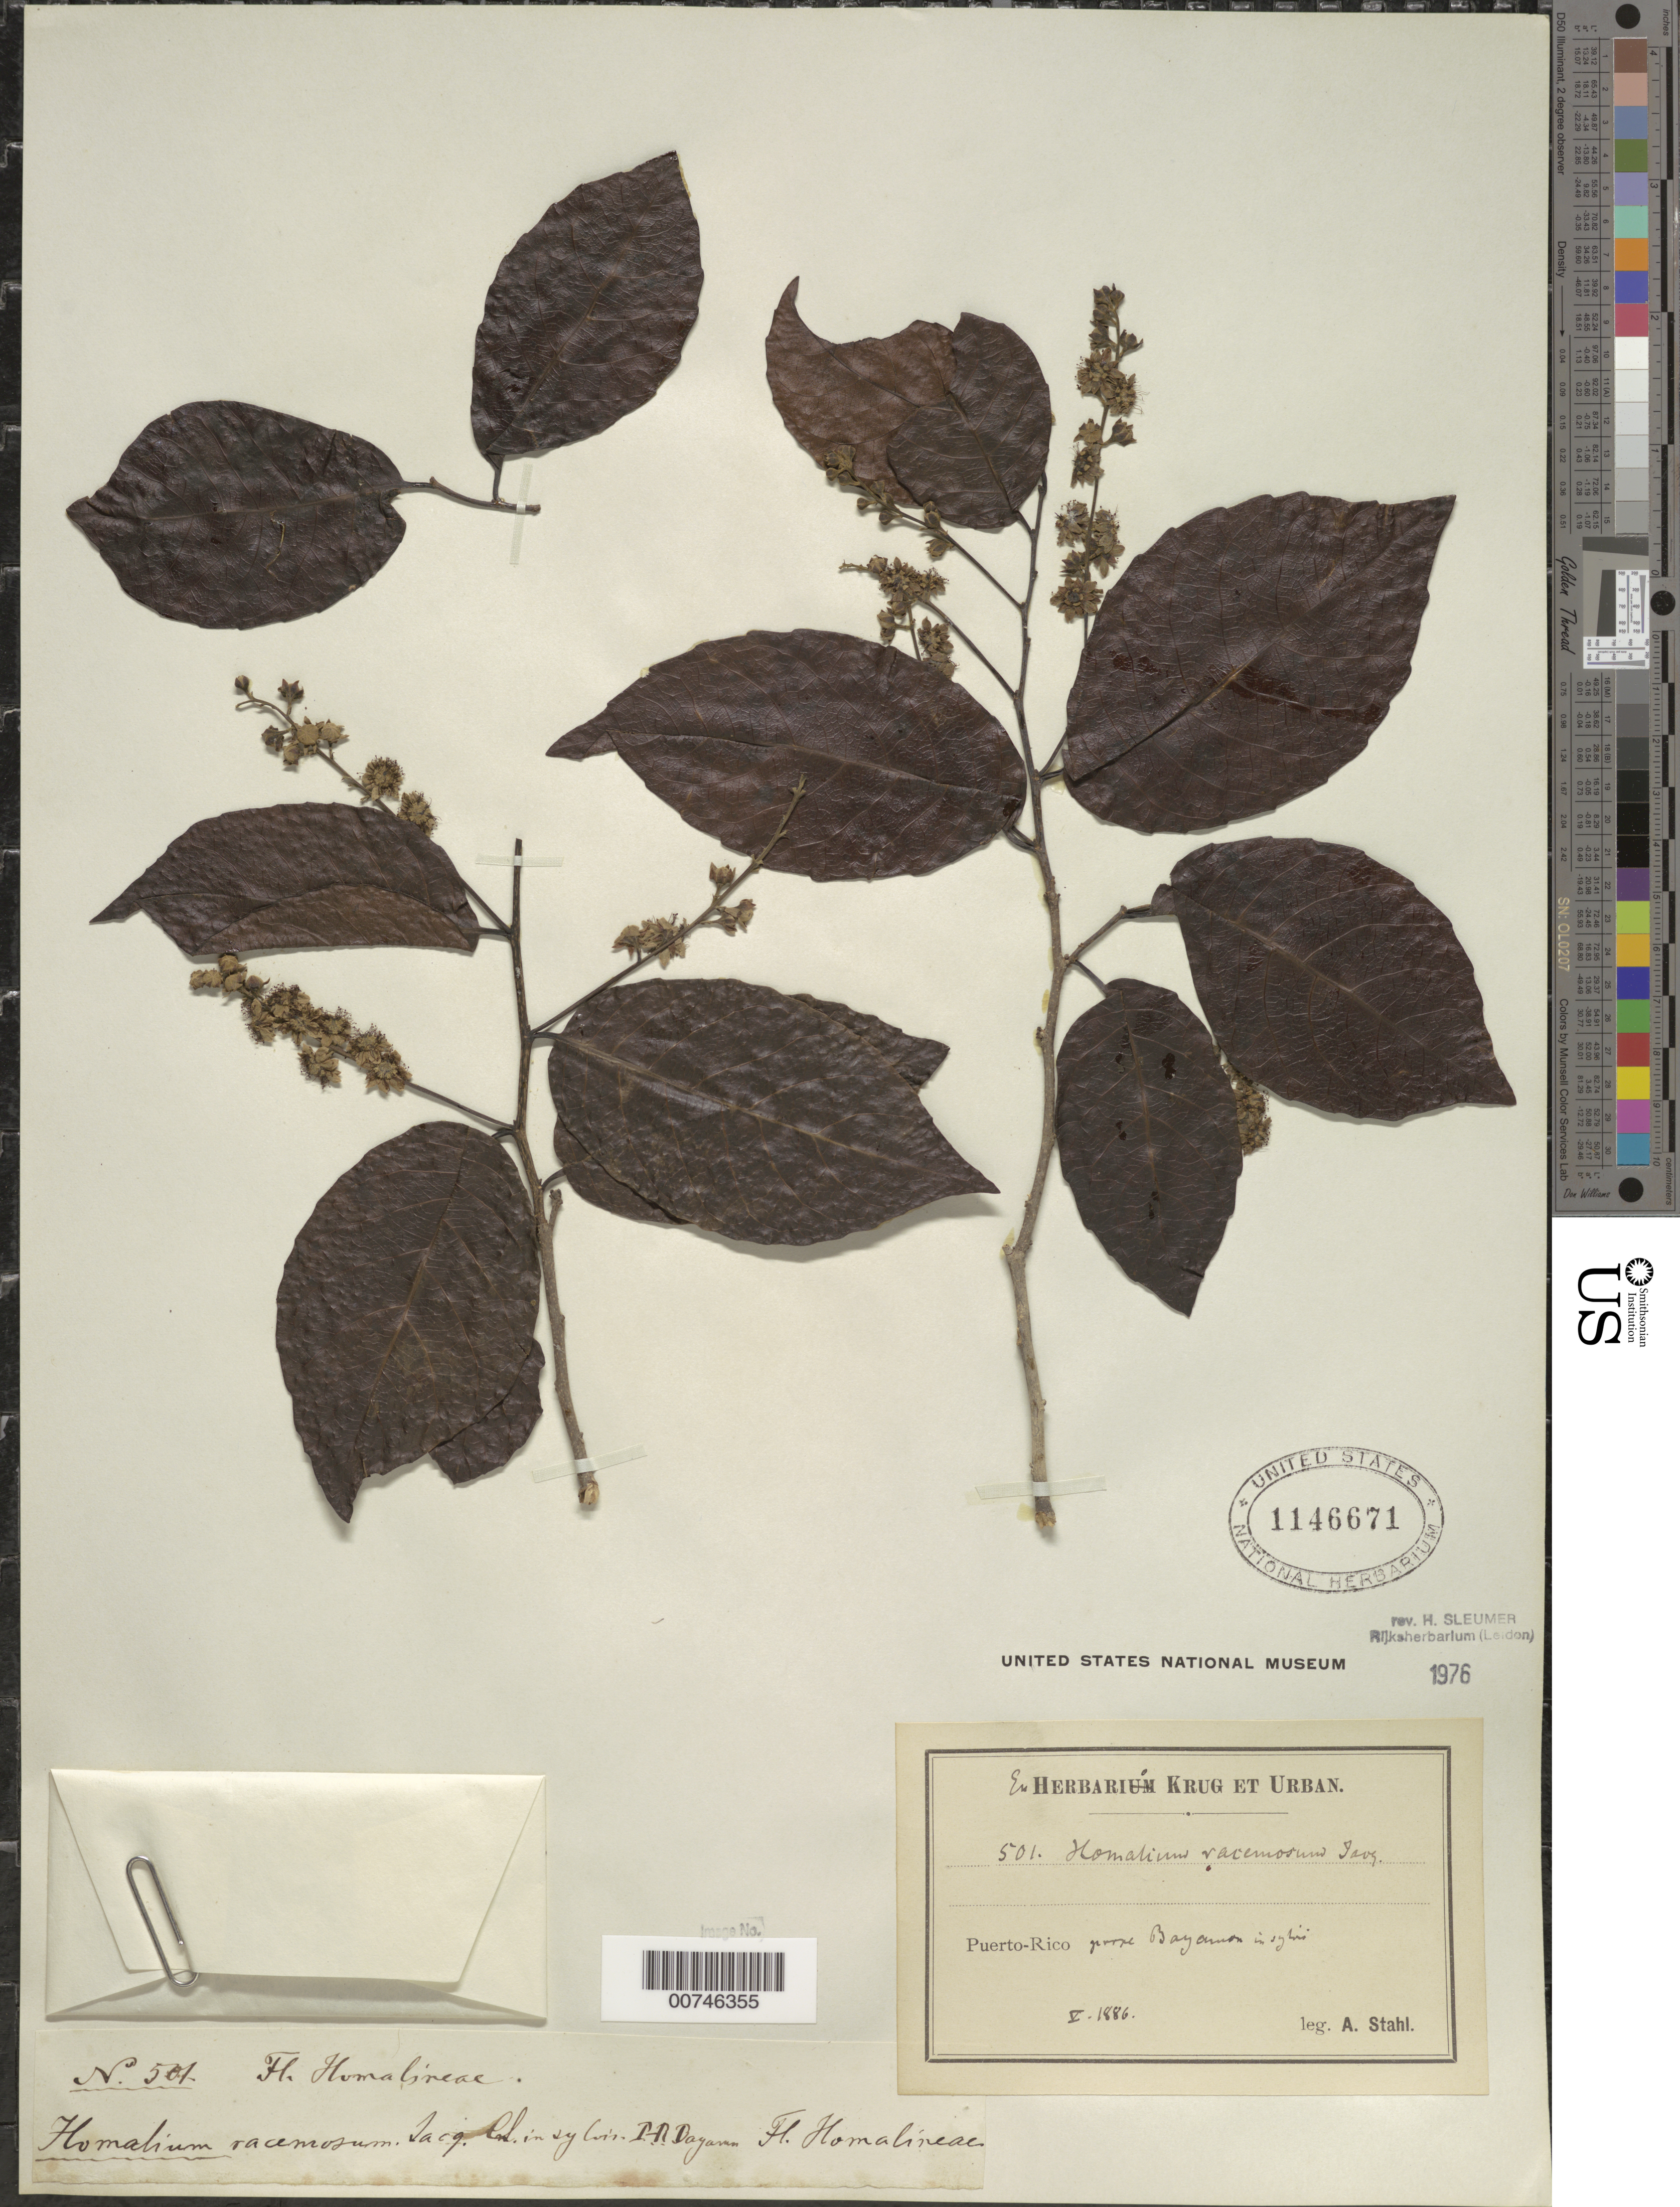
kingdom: Plantae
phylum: Tracheophyta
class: Magnoliopsida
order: Malpighiales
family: Salicaceae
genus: Homalium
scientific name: Homalium racemosum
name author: Jacq.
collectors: A. Stahl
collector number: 501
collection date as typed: May 1886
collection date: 1886-05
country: Puerto Rico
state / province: Bayamón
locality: Bayamón, in sylvis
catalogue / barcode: US 1146671